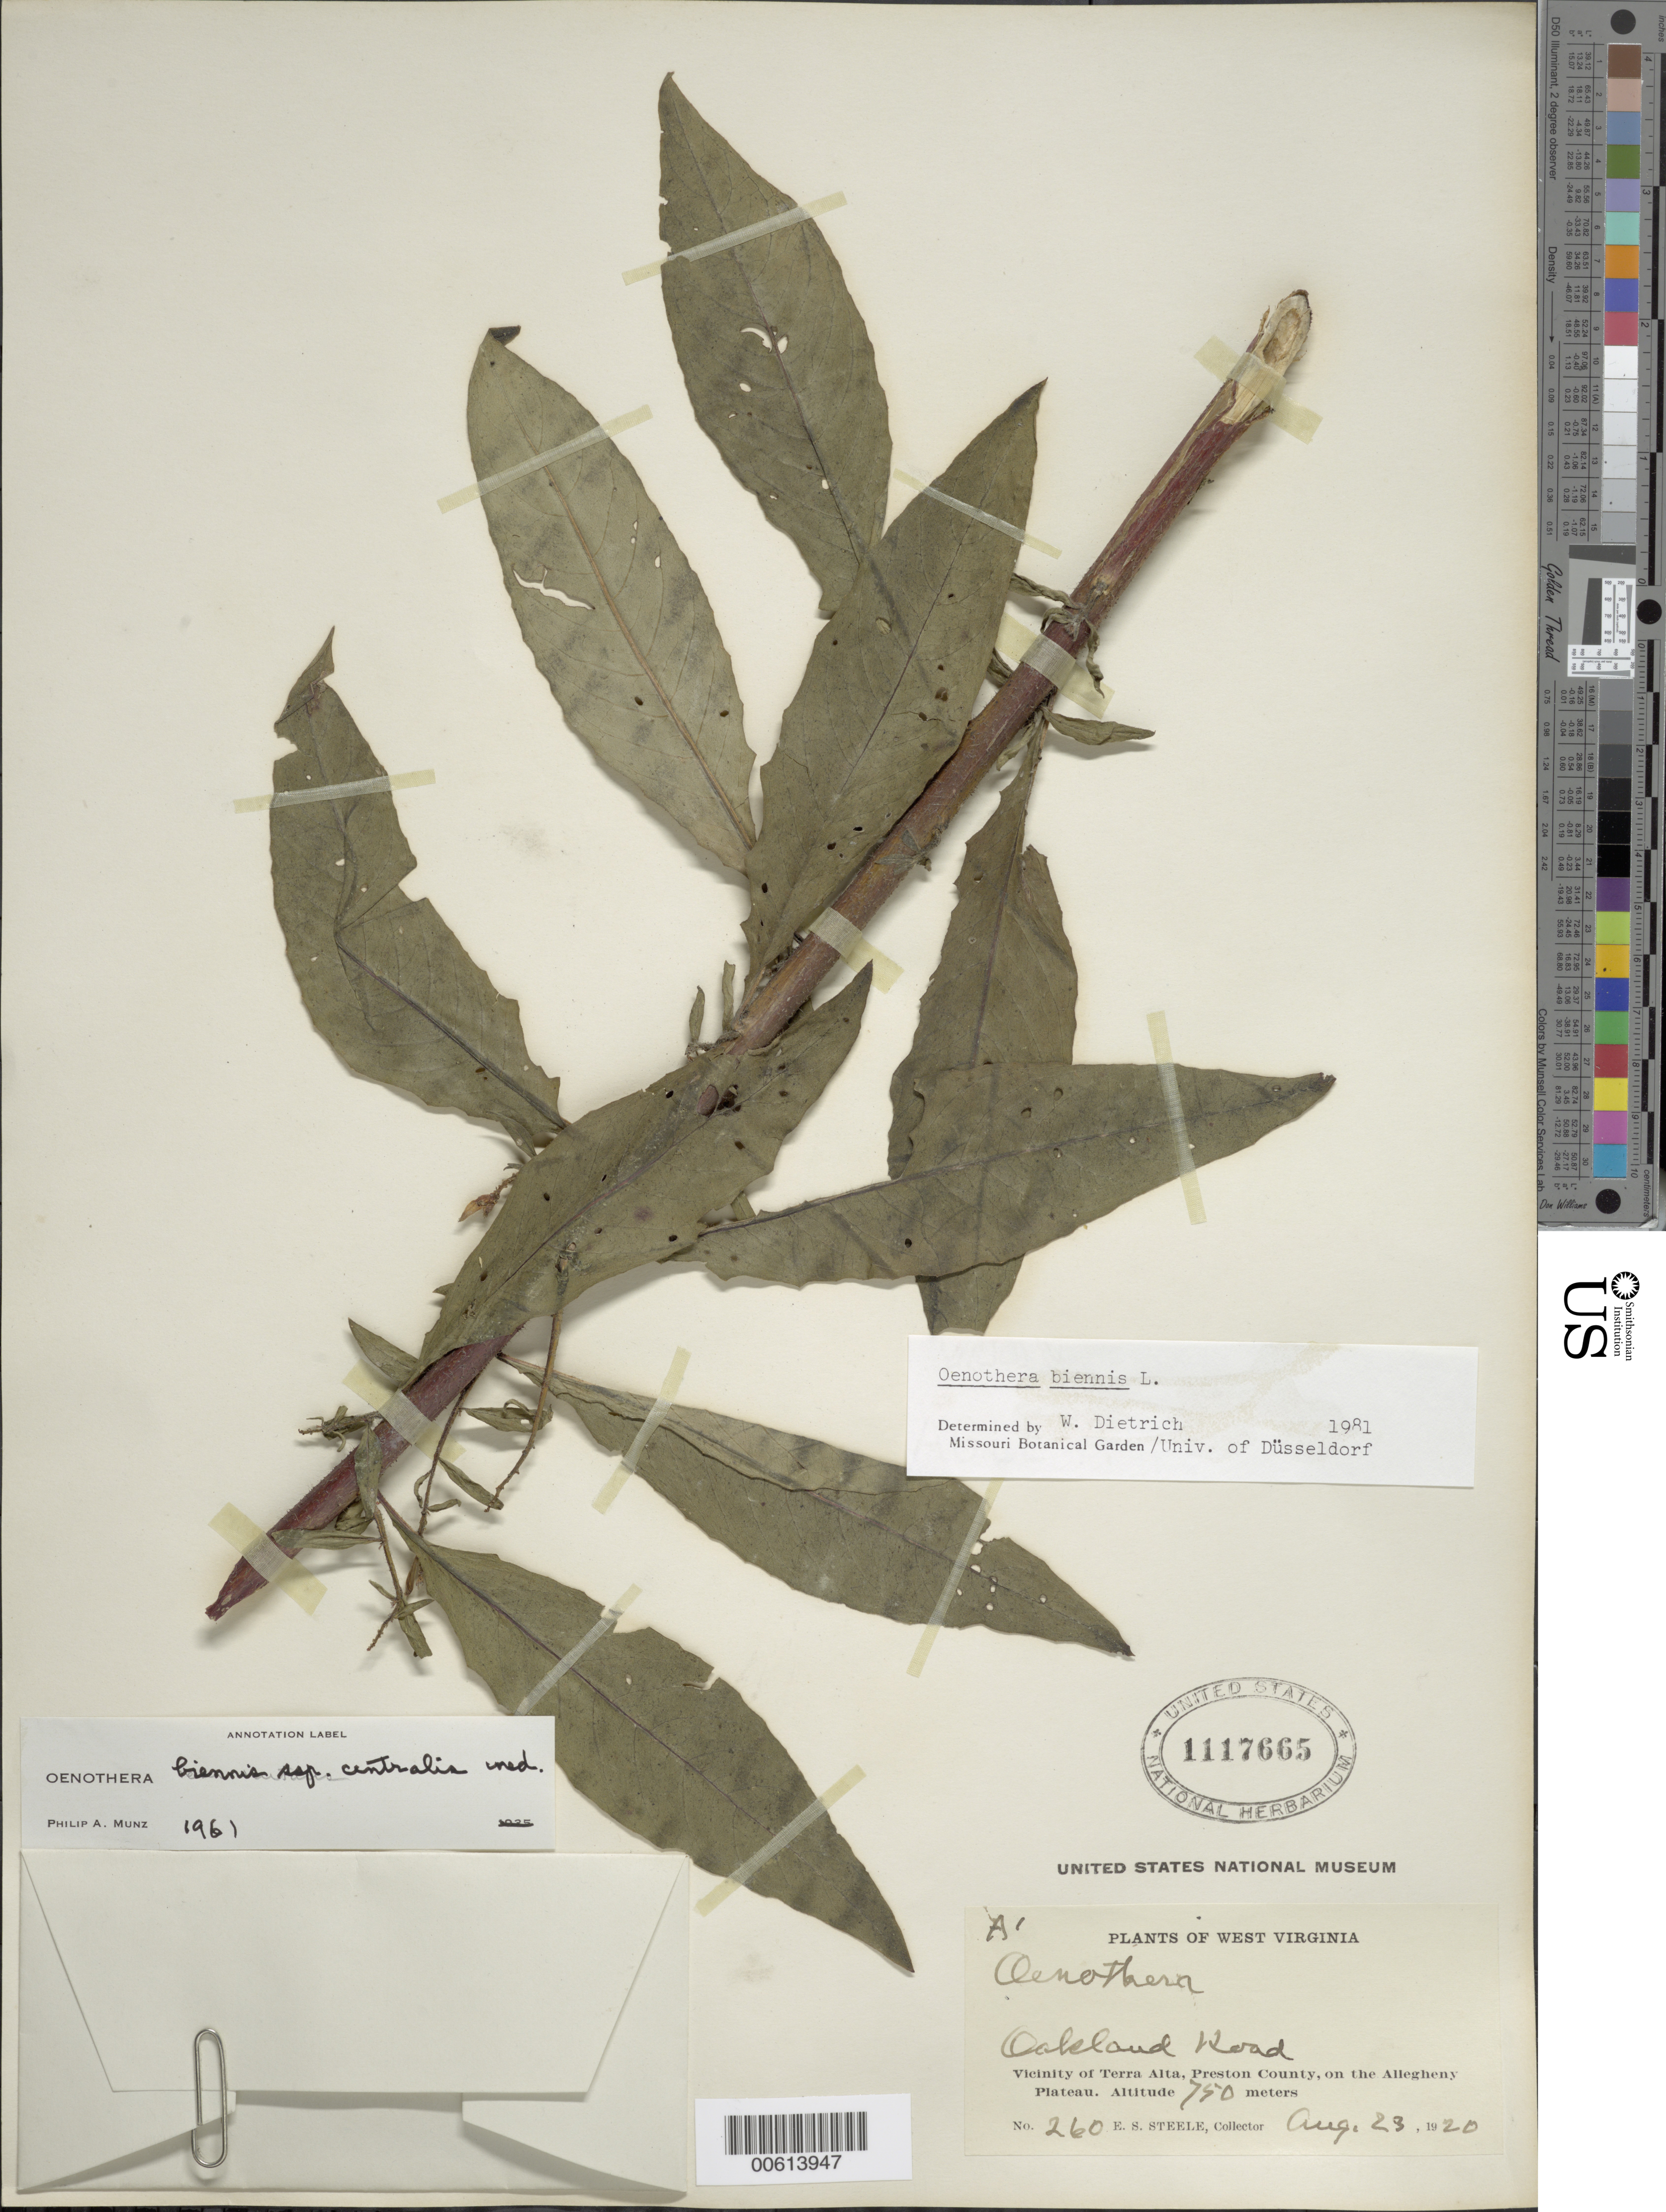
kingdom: Plantae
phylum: Tracheophyta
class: Magnoliopsida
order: Myrtales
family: Onagraceae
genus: Oenothera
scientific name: Oenothera biennis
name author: L.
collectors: E. Steele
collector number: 260A'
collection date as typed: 23 Aug 1920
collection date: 1920-08-23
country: United States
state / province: West Virginia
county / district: Preston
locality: Terra Alta, on the Allegheny Plateau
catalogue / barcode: US 1117665